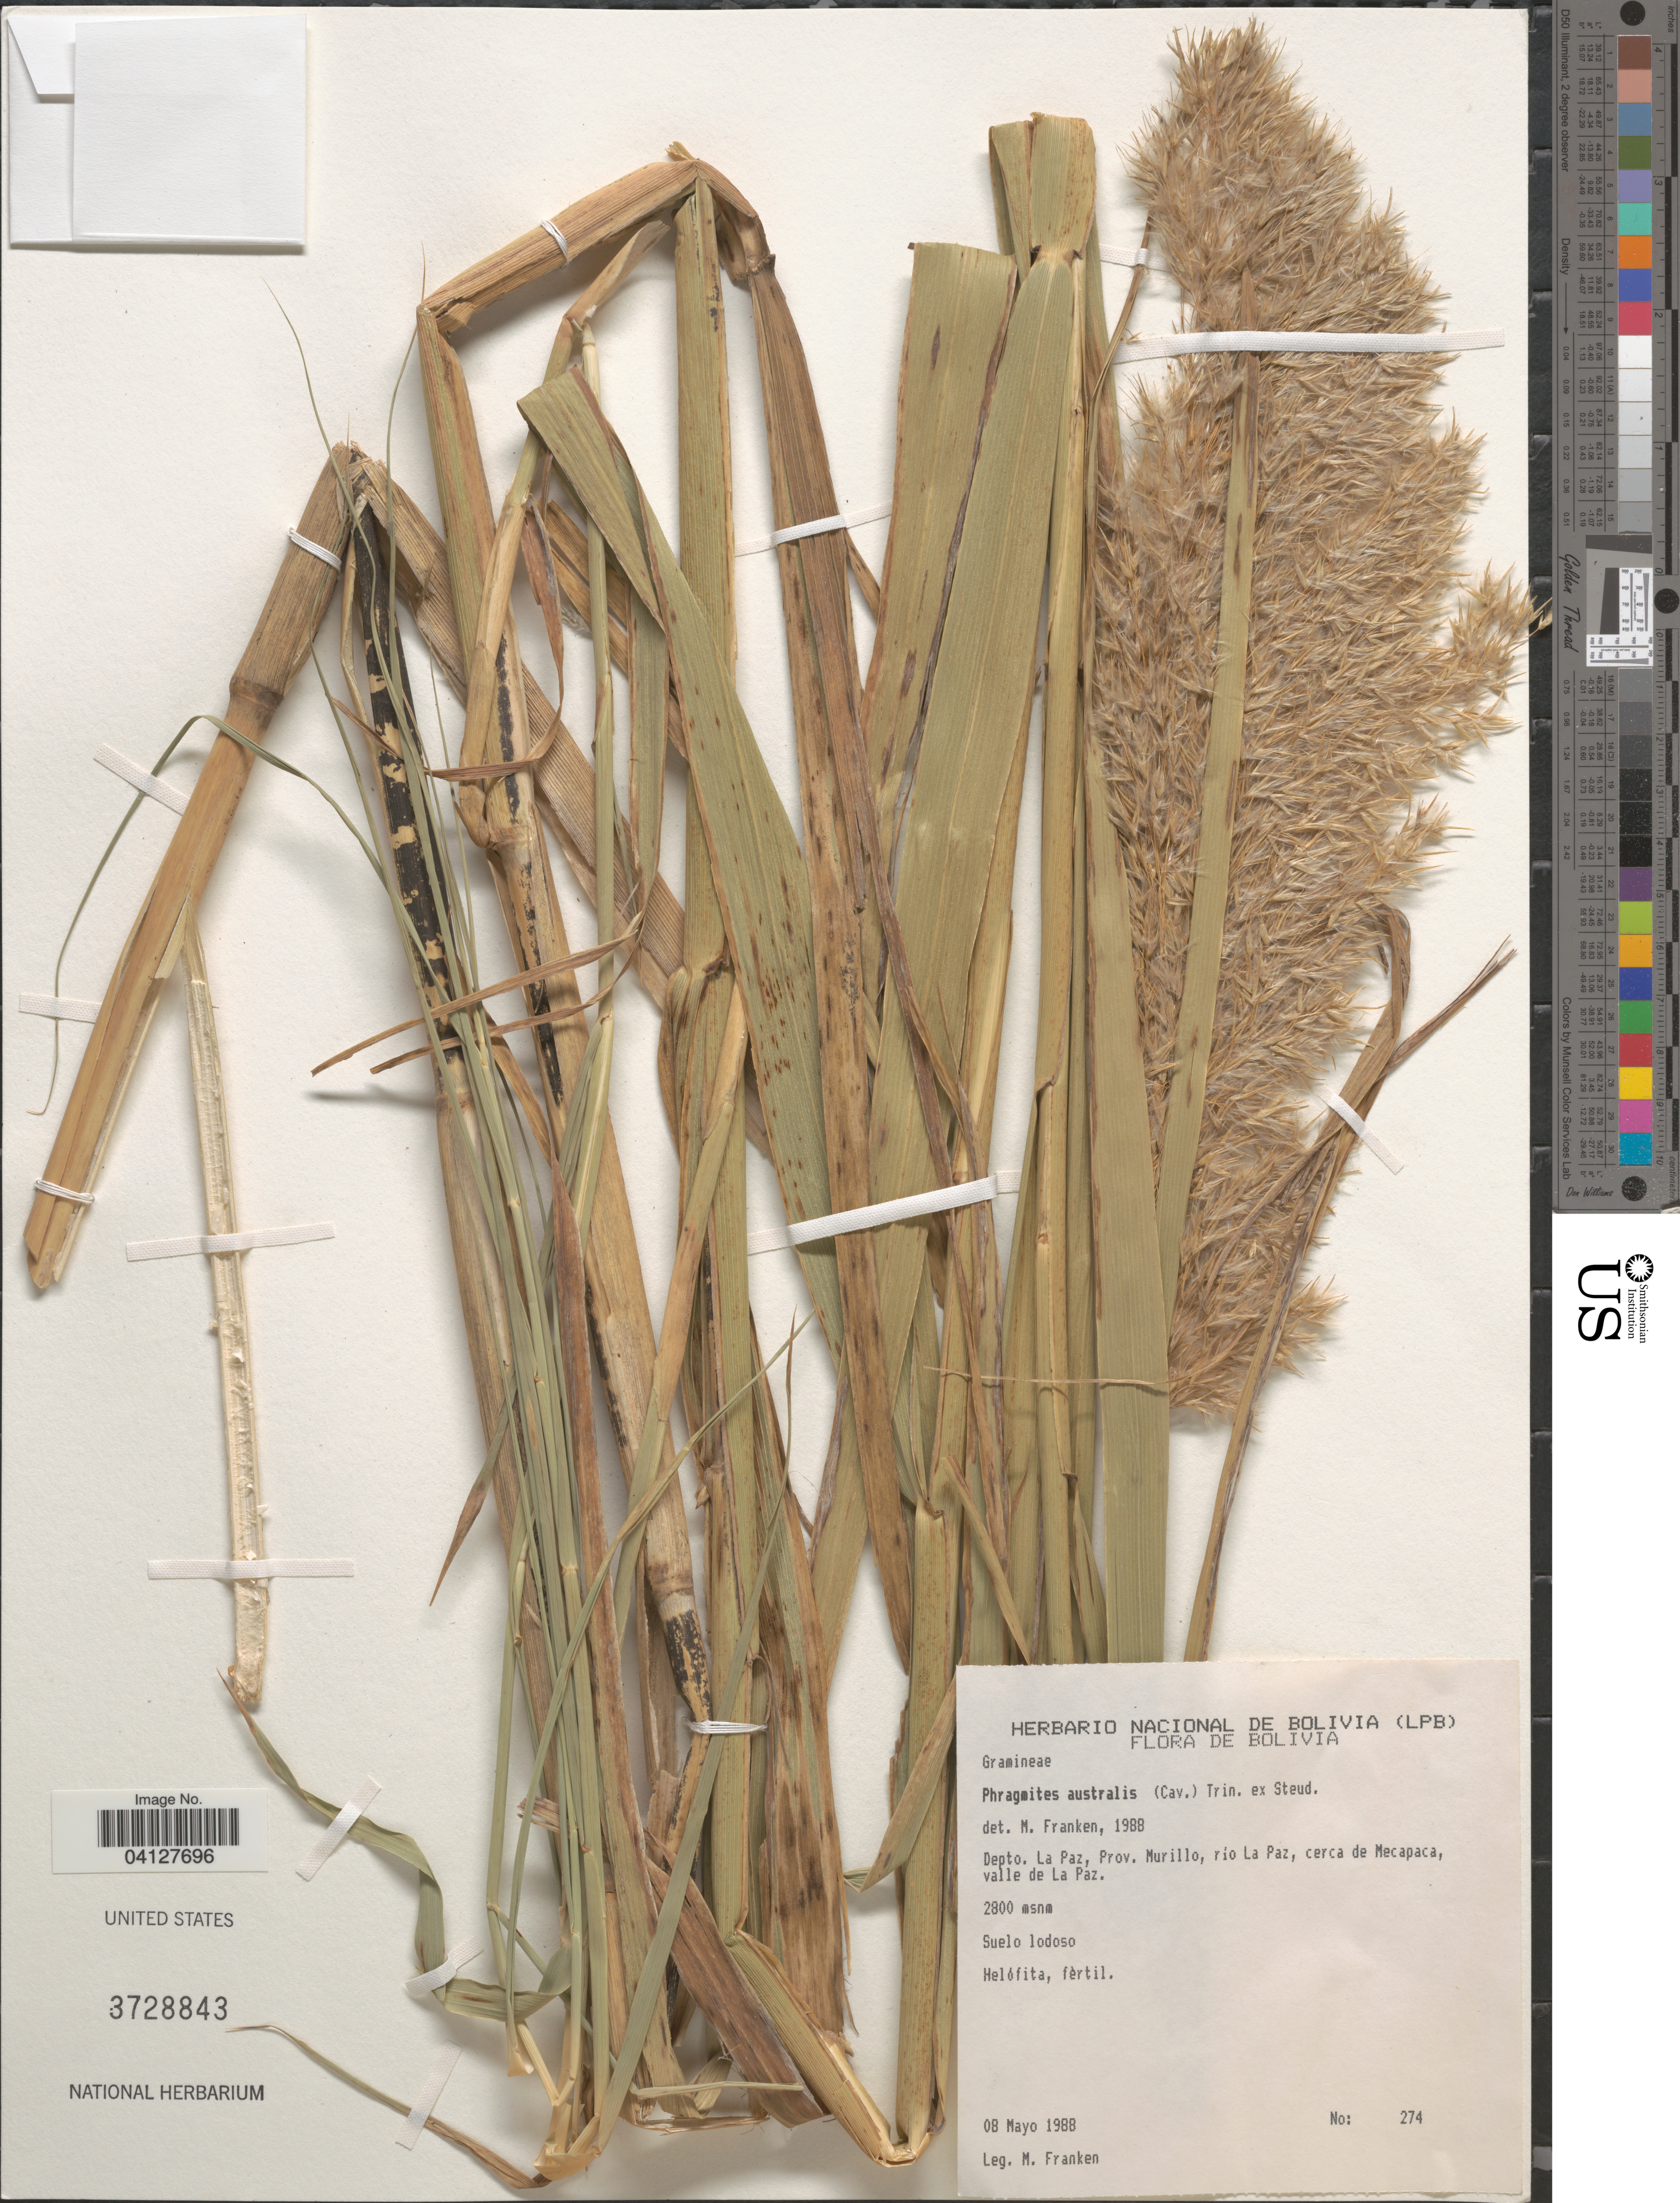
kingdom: Plantae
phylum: Tracheophyta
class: Liliopsida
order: Poales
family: Poaceae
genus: Phragmites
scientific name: Phragmites australis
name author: (Cav.) Trin. ex Steud.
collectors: M. Franken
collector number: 274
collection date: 1988-05-08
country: Bolivia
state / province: La Paz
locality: Depto. La Paz, Prov. Murillo, río La Paz, cerca de Mecapaca, valle de La Paz.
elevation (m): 2800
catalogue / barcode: US 3728843